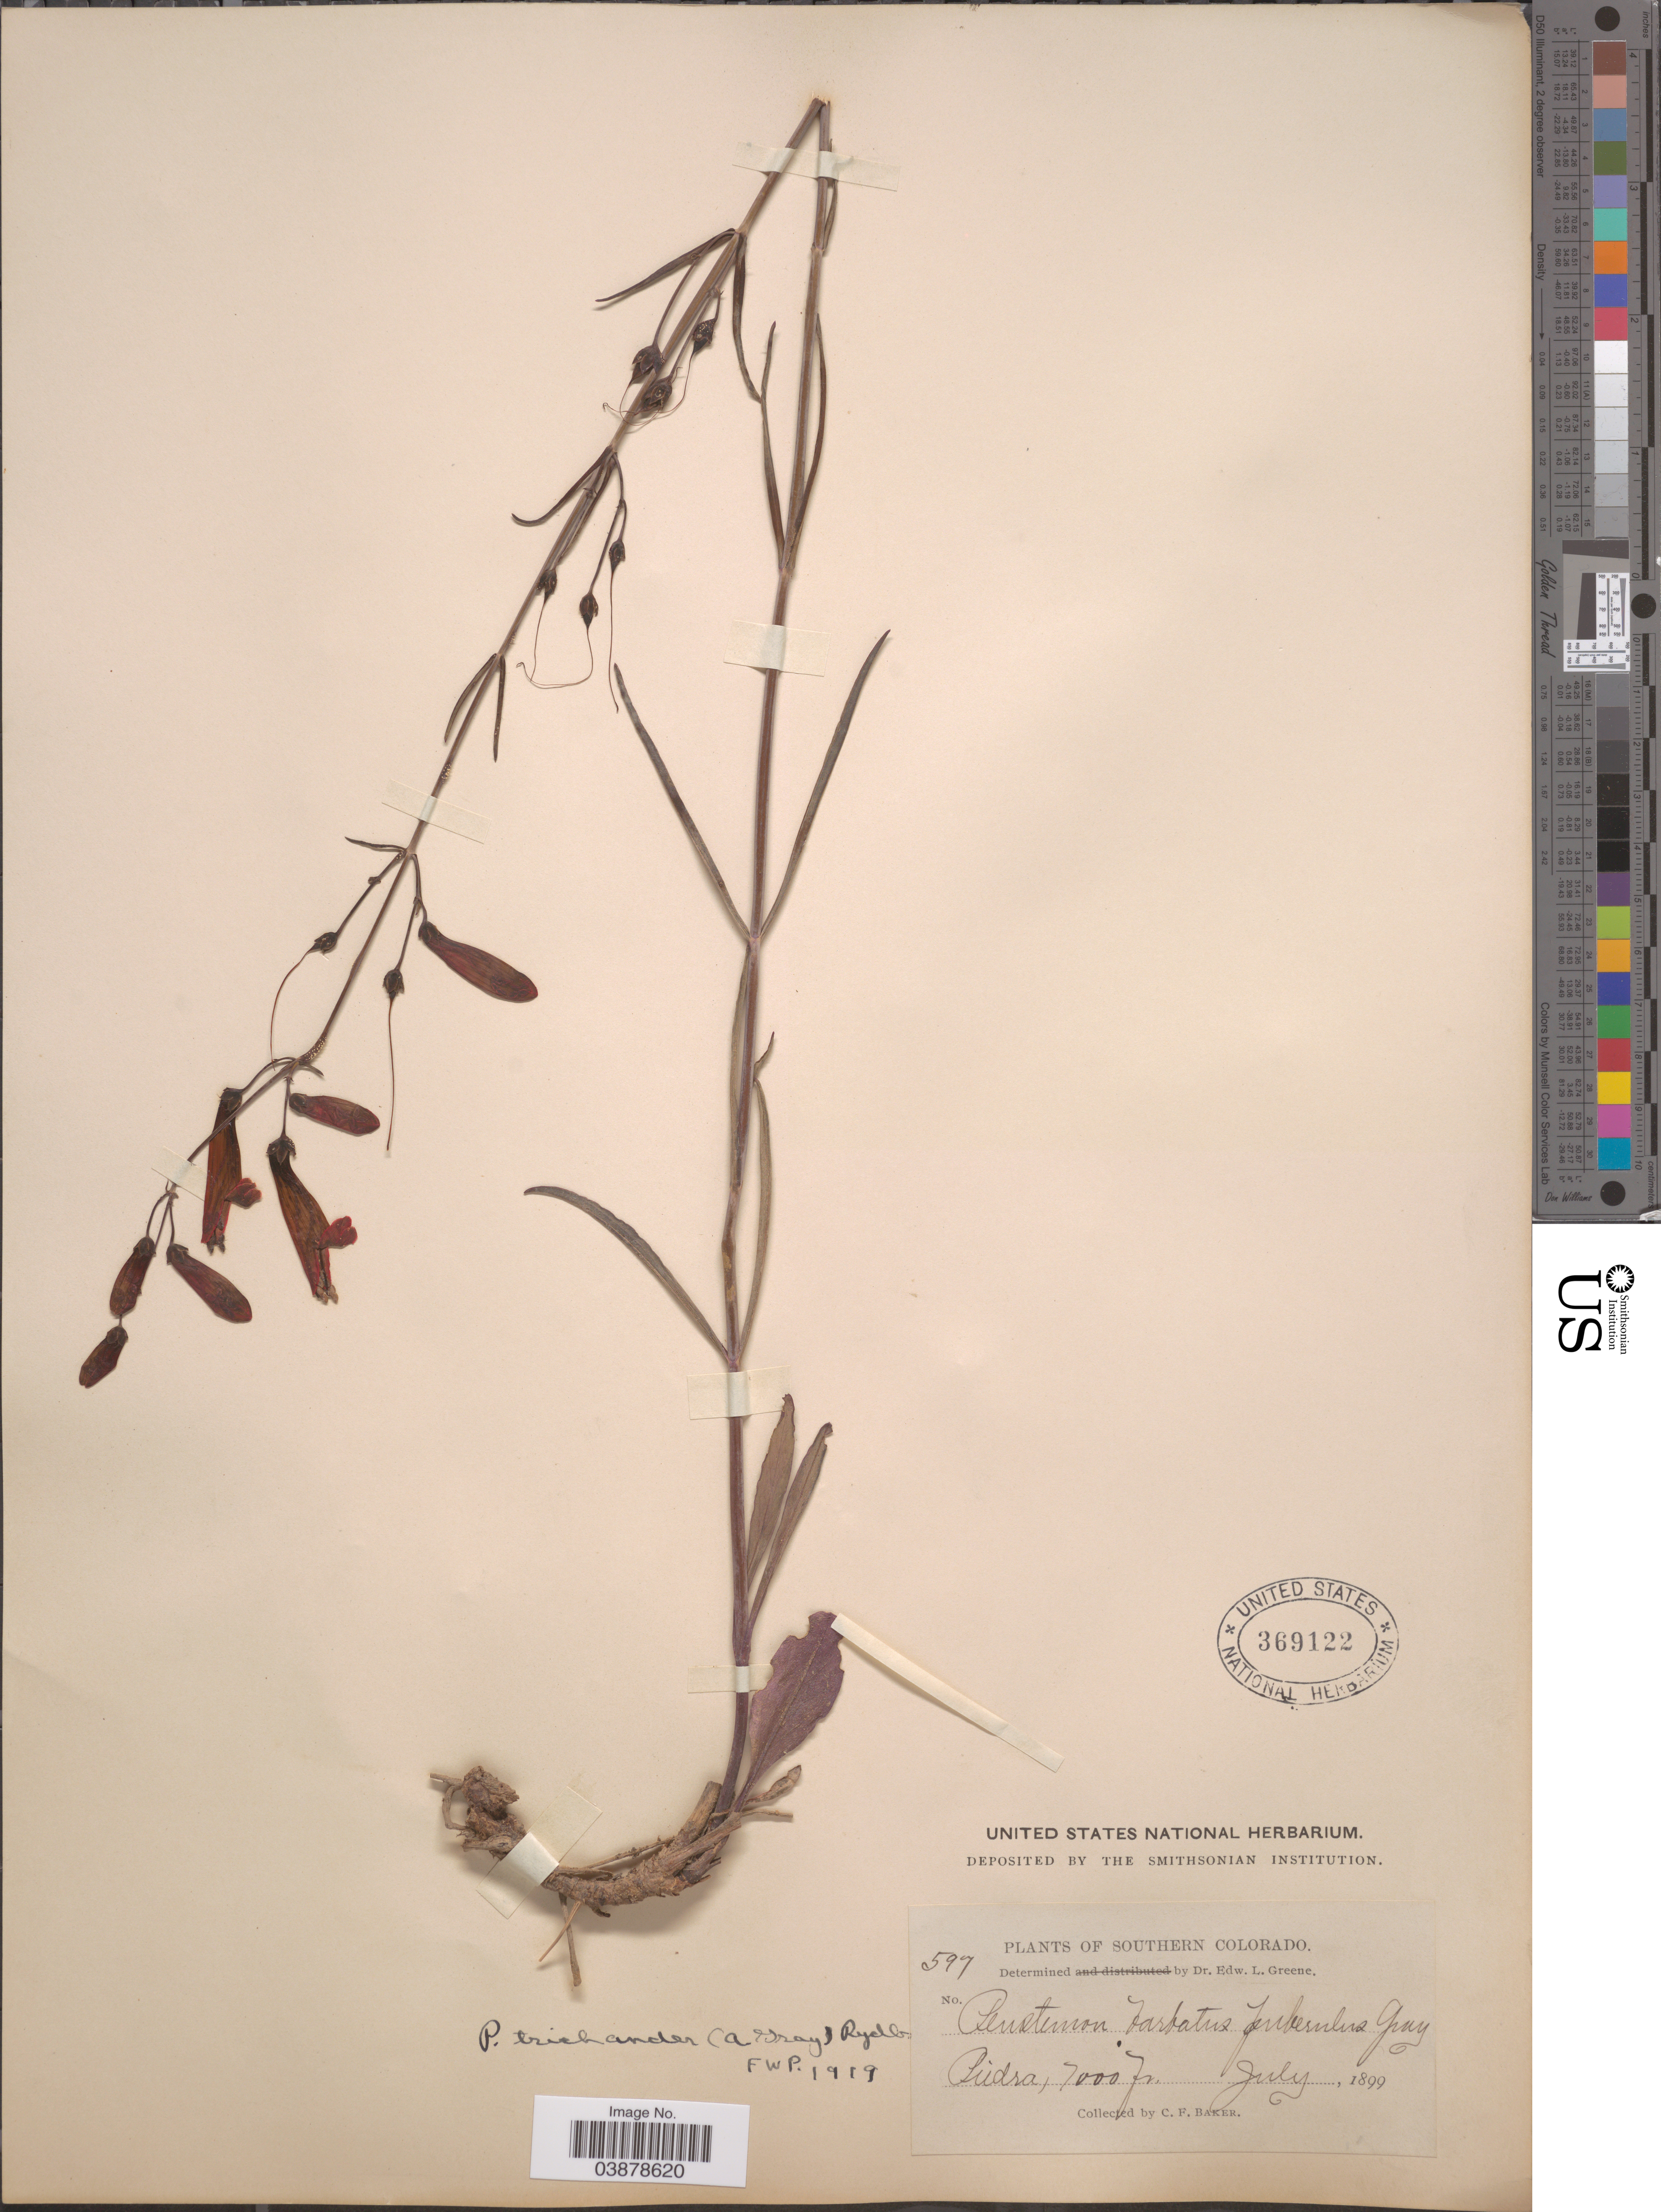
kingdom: Plantae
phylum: Tracheophyta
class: Magnoliopsida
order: Lamiales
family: Plantaginaceae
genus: Penstemon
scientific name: Penstemon trichander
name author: (A. Gray) Rydb.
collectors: C. F. Baker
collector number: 597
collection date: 1899-07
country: United States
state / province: Colorado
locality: Southern Colorado. Piedra.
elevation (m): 2134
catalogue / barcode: US 369122